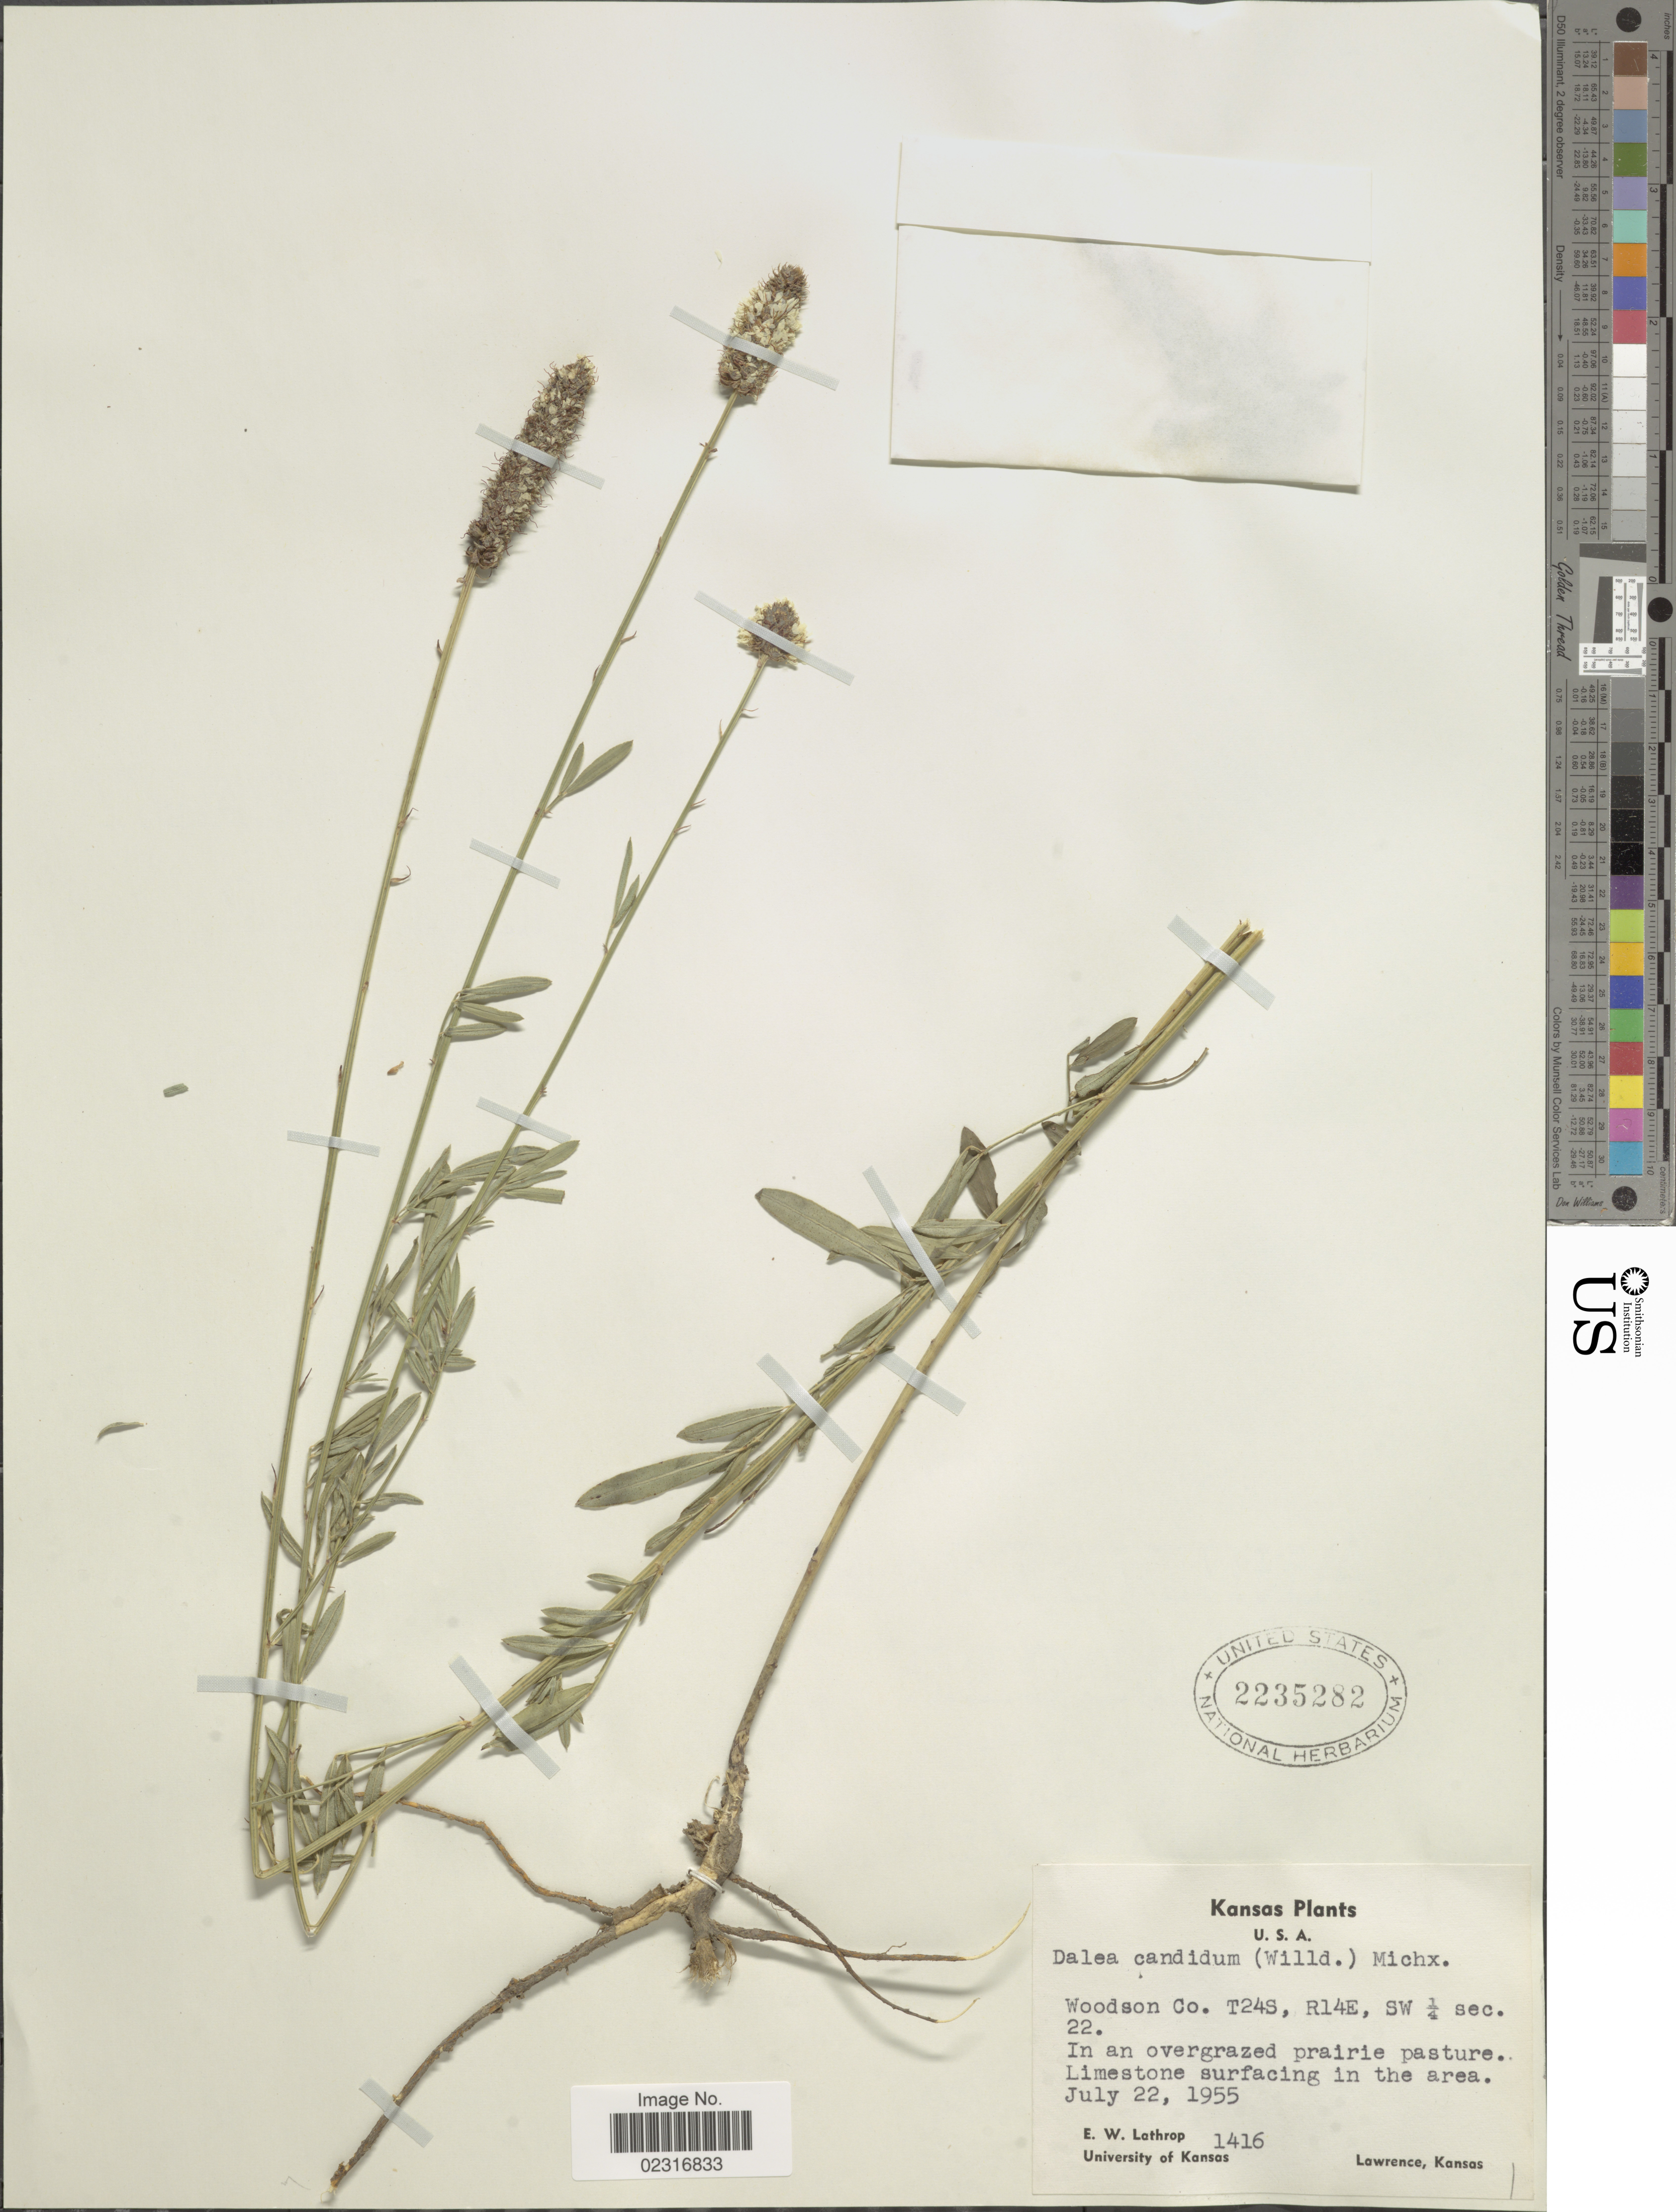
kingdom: Plantae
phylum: Tracheophyta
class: Magnoliopsida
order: Fabales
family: Fabaceae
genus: Dalea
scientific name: Dalea candida var. candida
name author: Michx. ex Willd.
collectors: E. W. Lathrop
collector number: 1416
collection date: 1955-07-22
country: United States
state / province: Kansas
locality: U.S.A. Woodson Co. T24S, R14E, SW1/4 sec.22.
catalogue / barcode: US 2235282